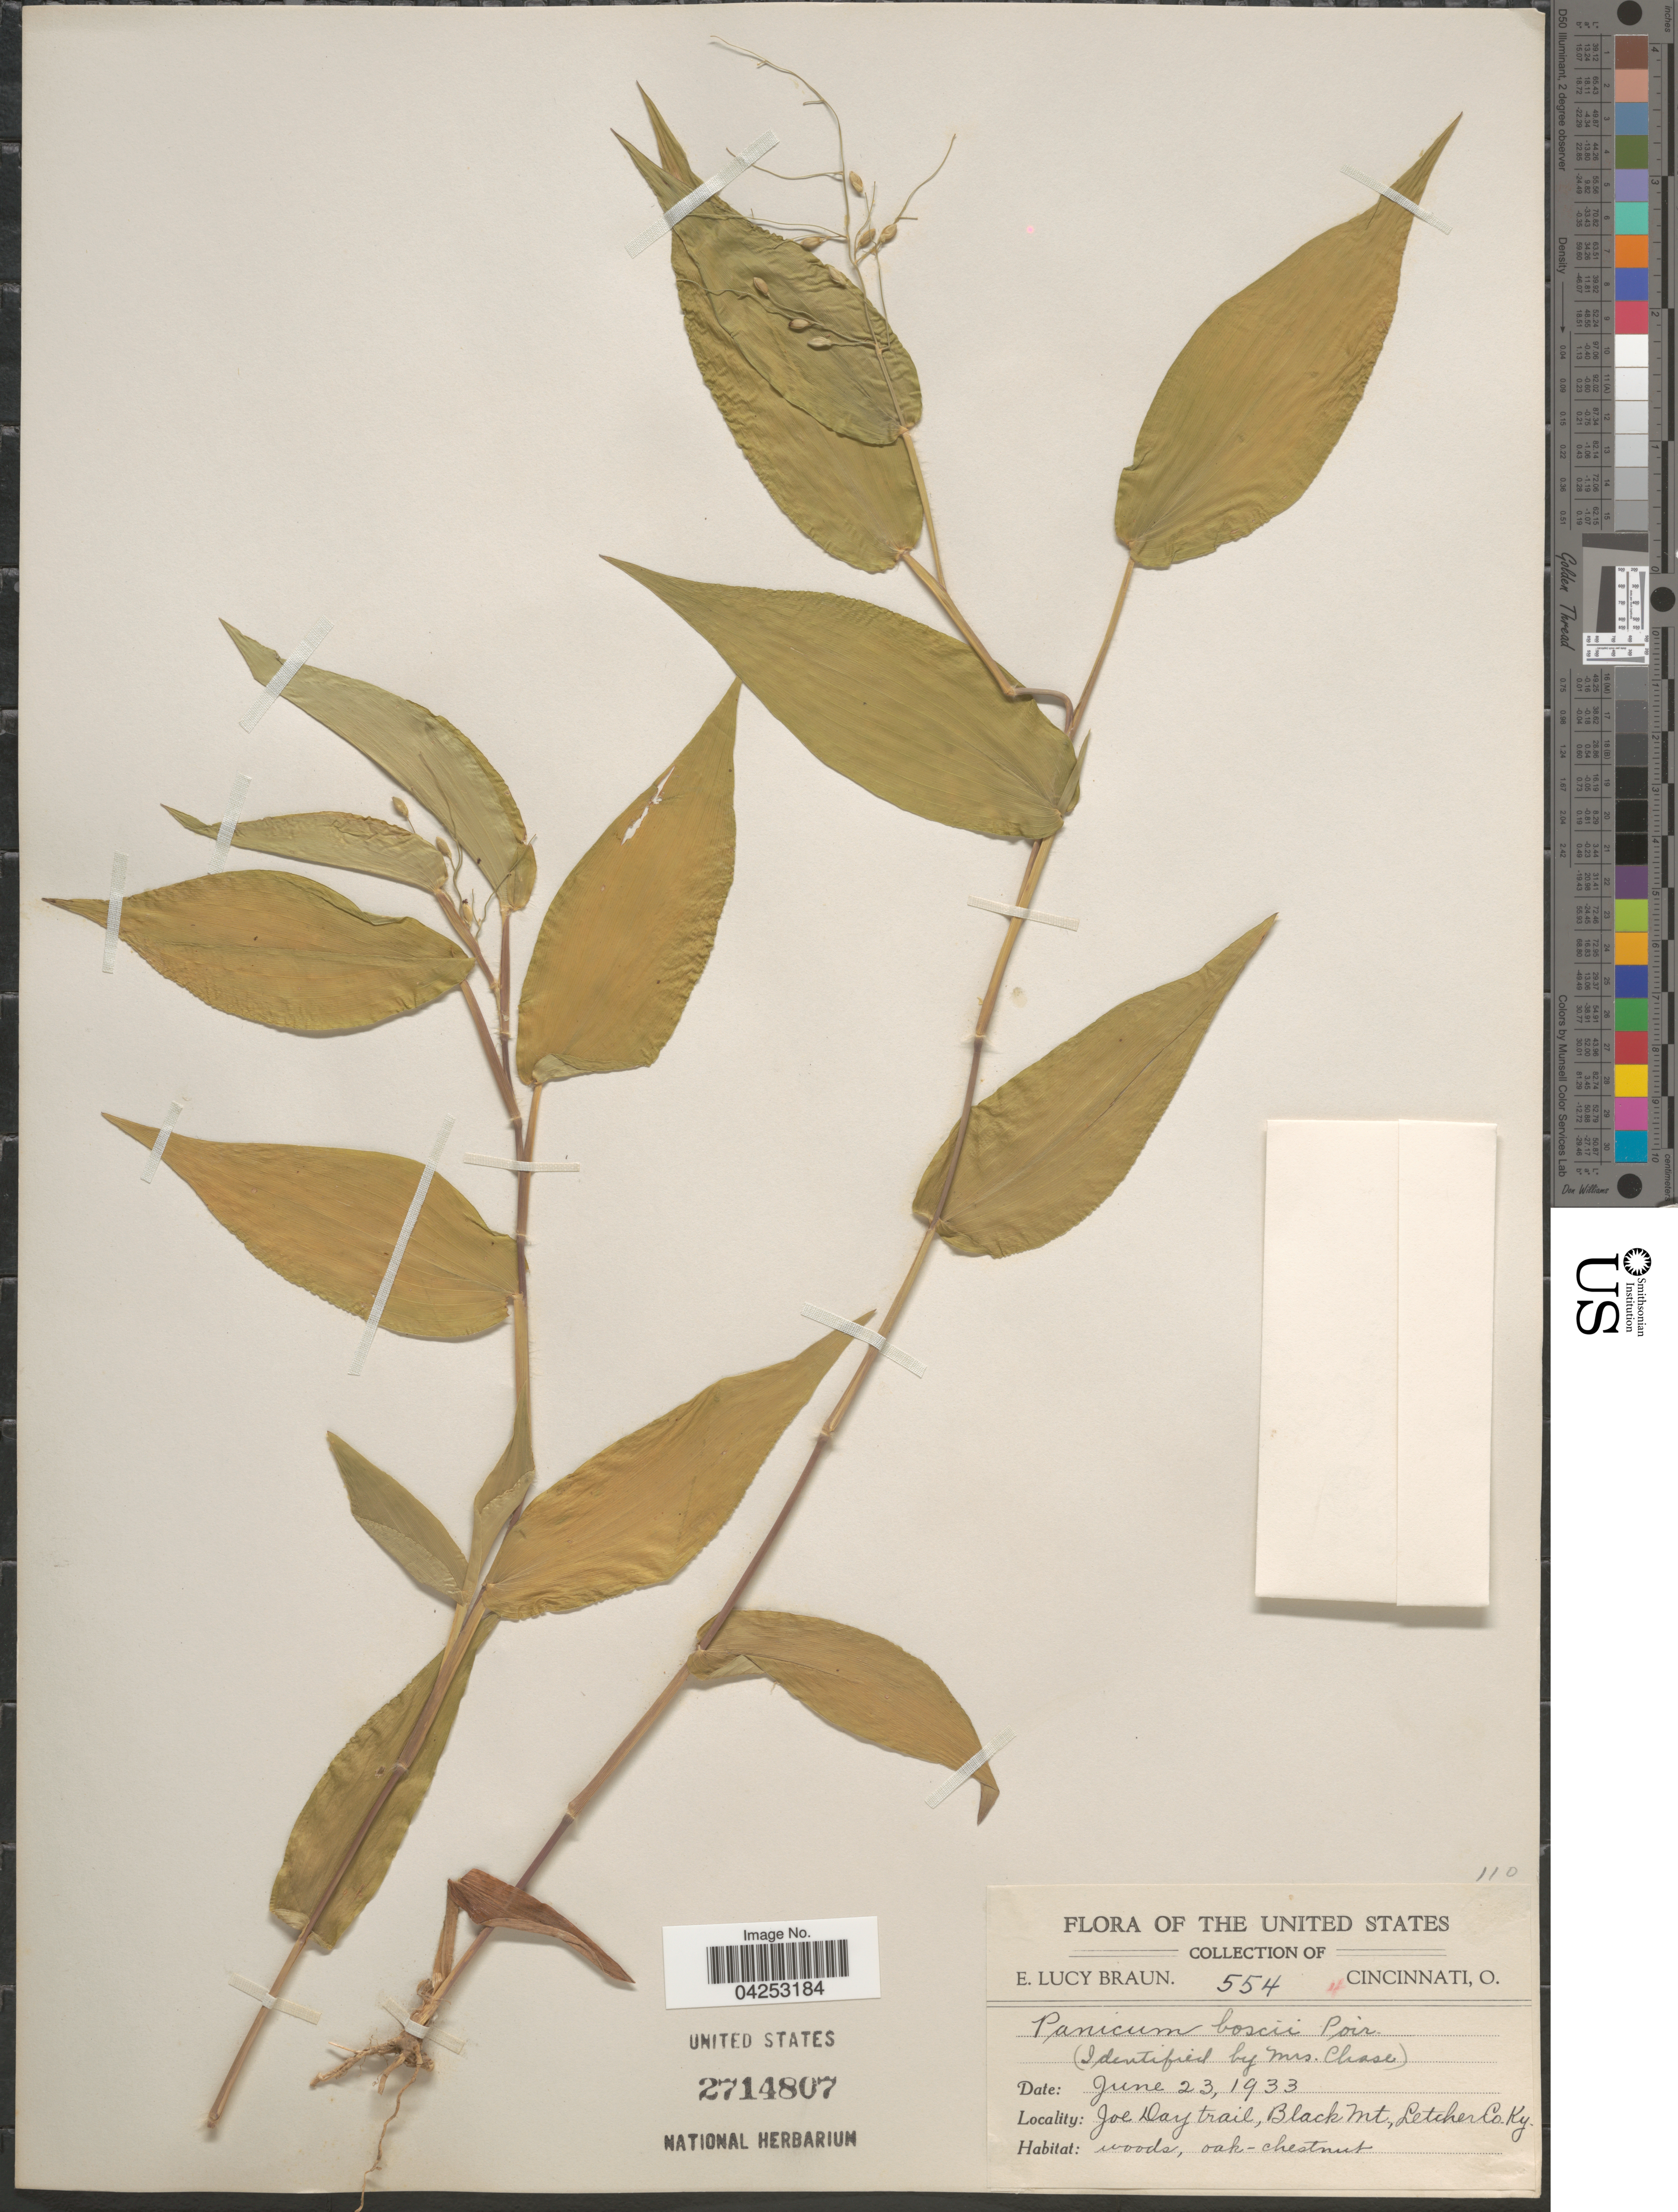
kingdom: Plantae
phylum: Tracheophyta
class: Liliopsida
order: Poales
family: Poaceae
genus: Dichanthelium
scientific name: Dichanthelium boscii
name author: (Poir.) Gould & C.A. Clark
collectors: E. L. Braun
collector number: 554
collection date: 1933-06-23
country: United States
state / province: Kentucky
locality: Joe Day trail, Black Mt., Letcher Co.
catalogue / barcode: US 2714807